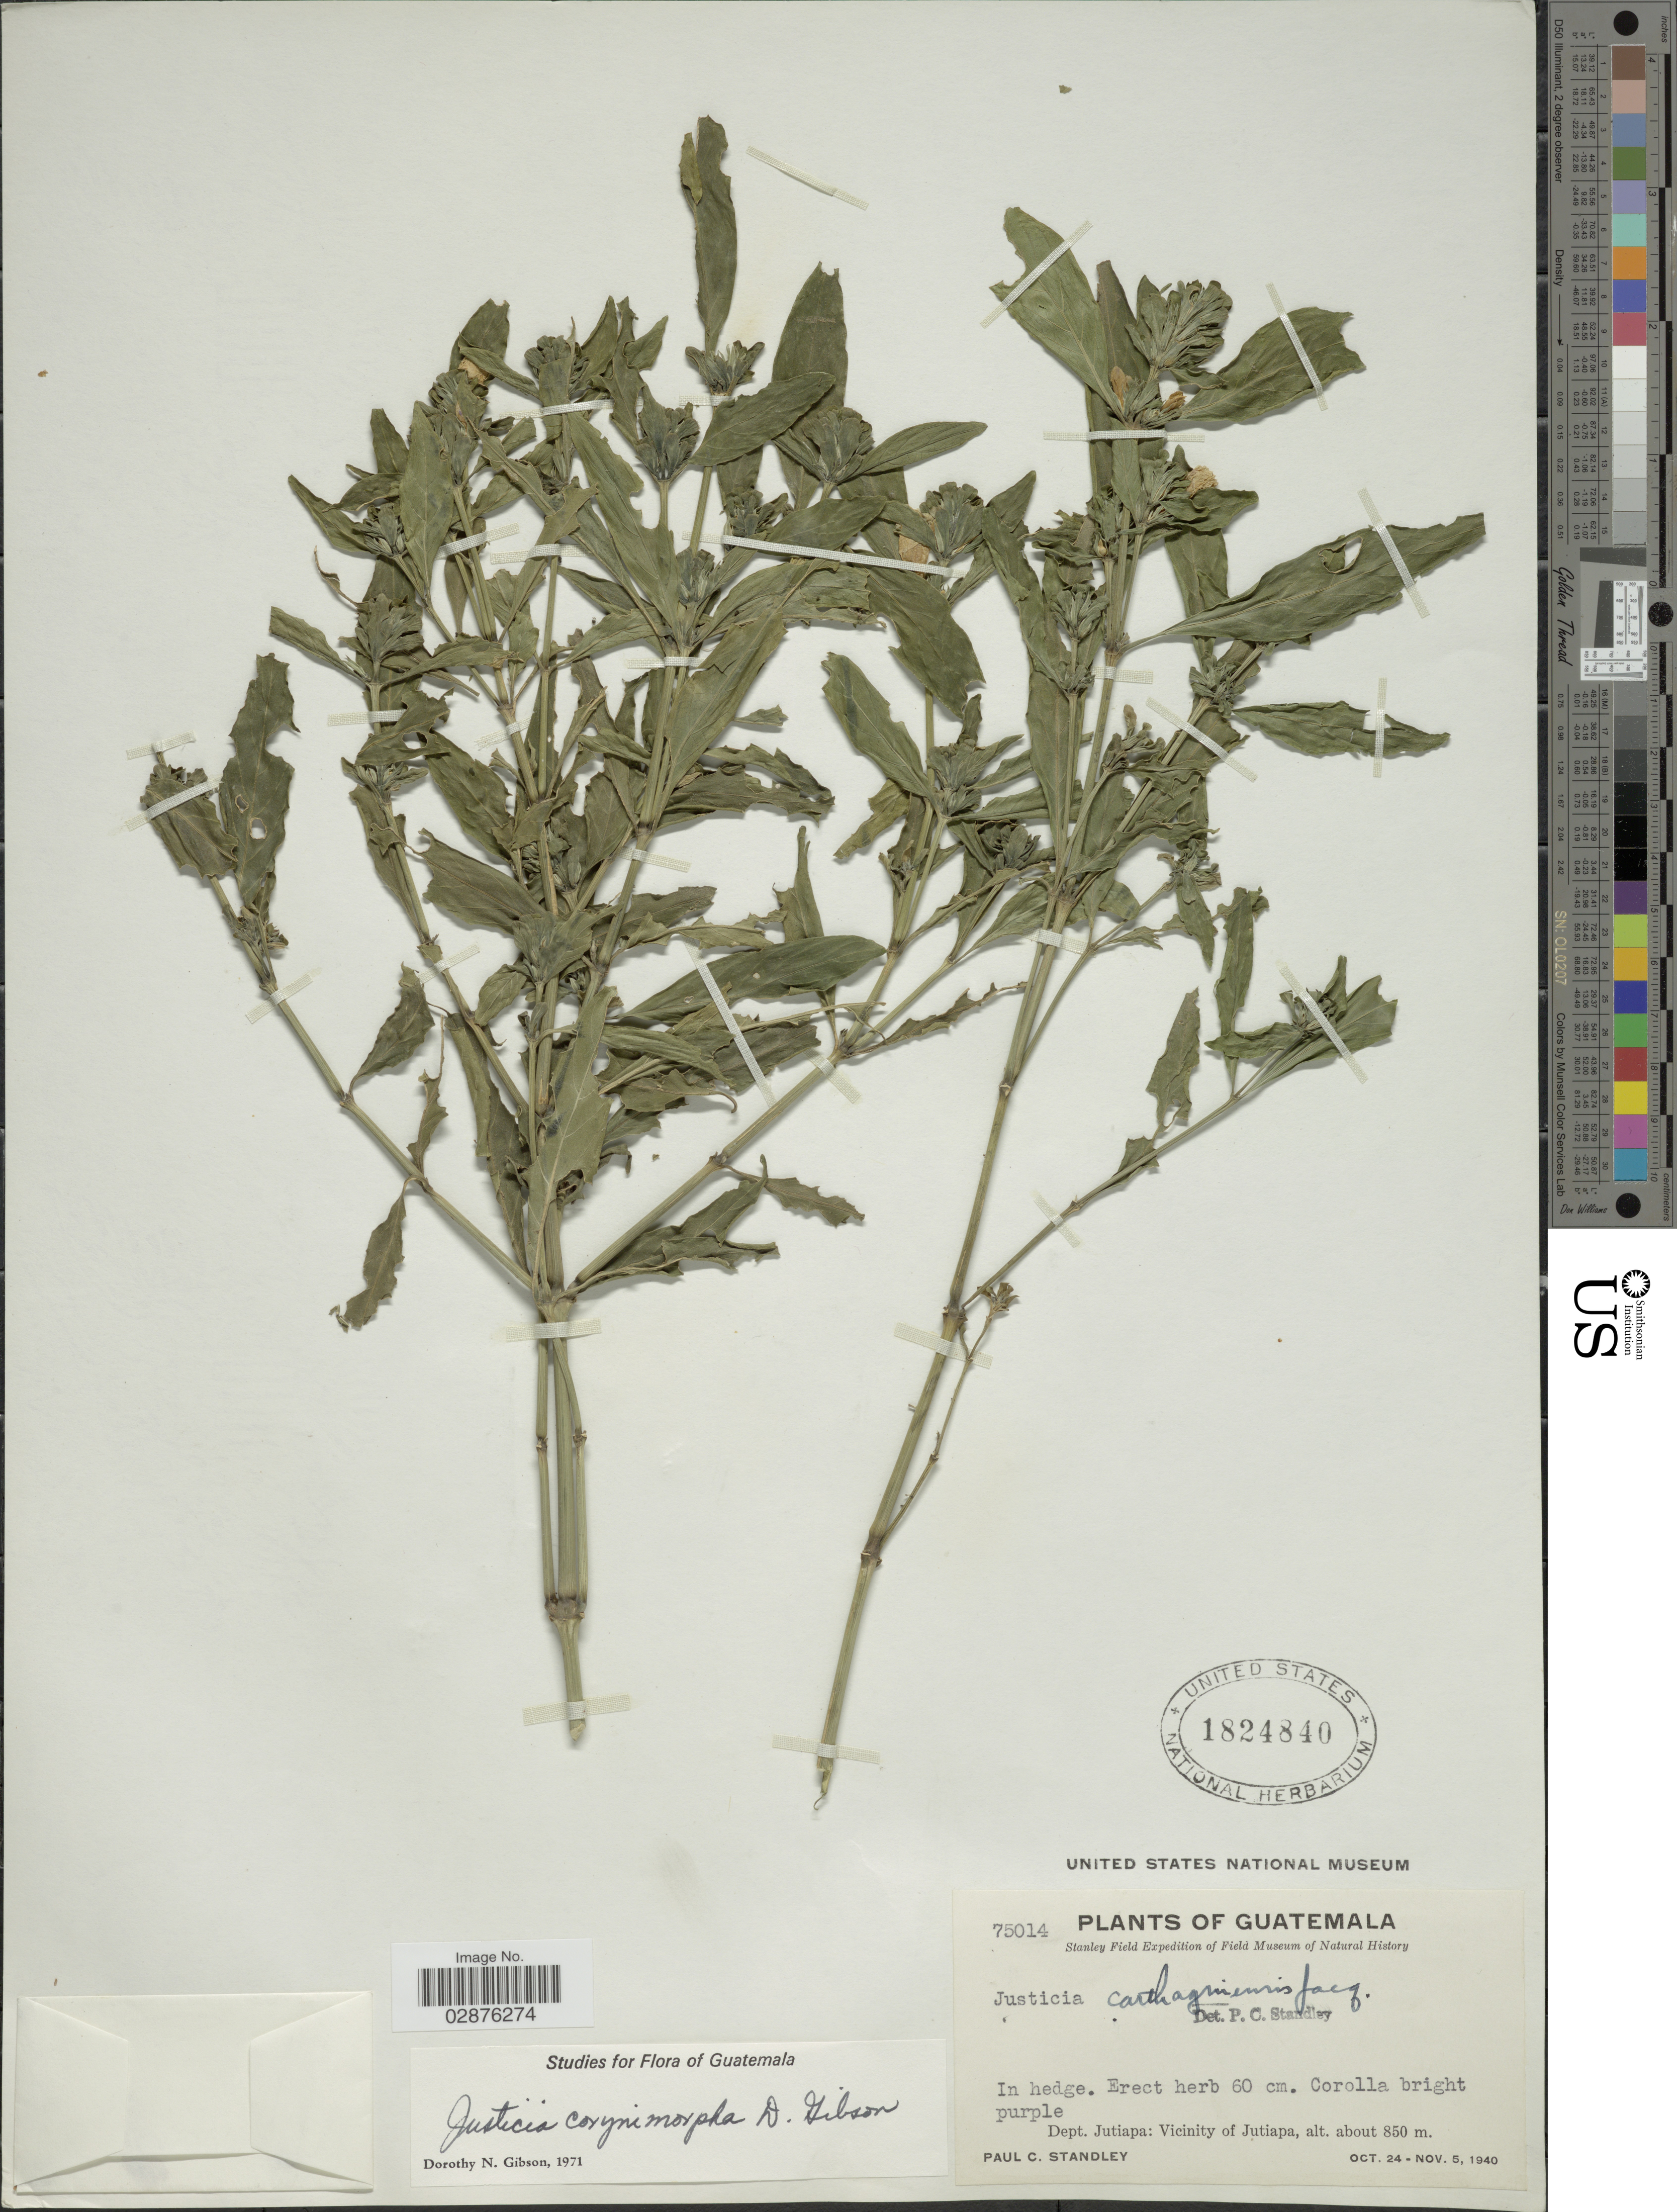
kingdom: Plantae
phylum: Tracheophyta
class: Magnoliopsida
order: Lamiales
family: Acanthaceae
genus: Justicia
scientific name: Justicia corynimorpha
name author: D.N. Gibson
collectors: P. C. Standley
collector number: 75014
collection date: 1940-10-24/1940-11-05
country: Guatemala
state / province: Jutiapa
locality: Dept. Jutiapa: Vicinity of Jutiapa.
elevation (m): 850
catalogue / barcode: US 1824840